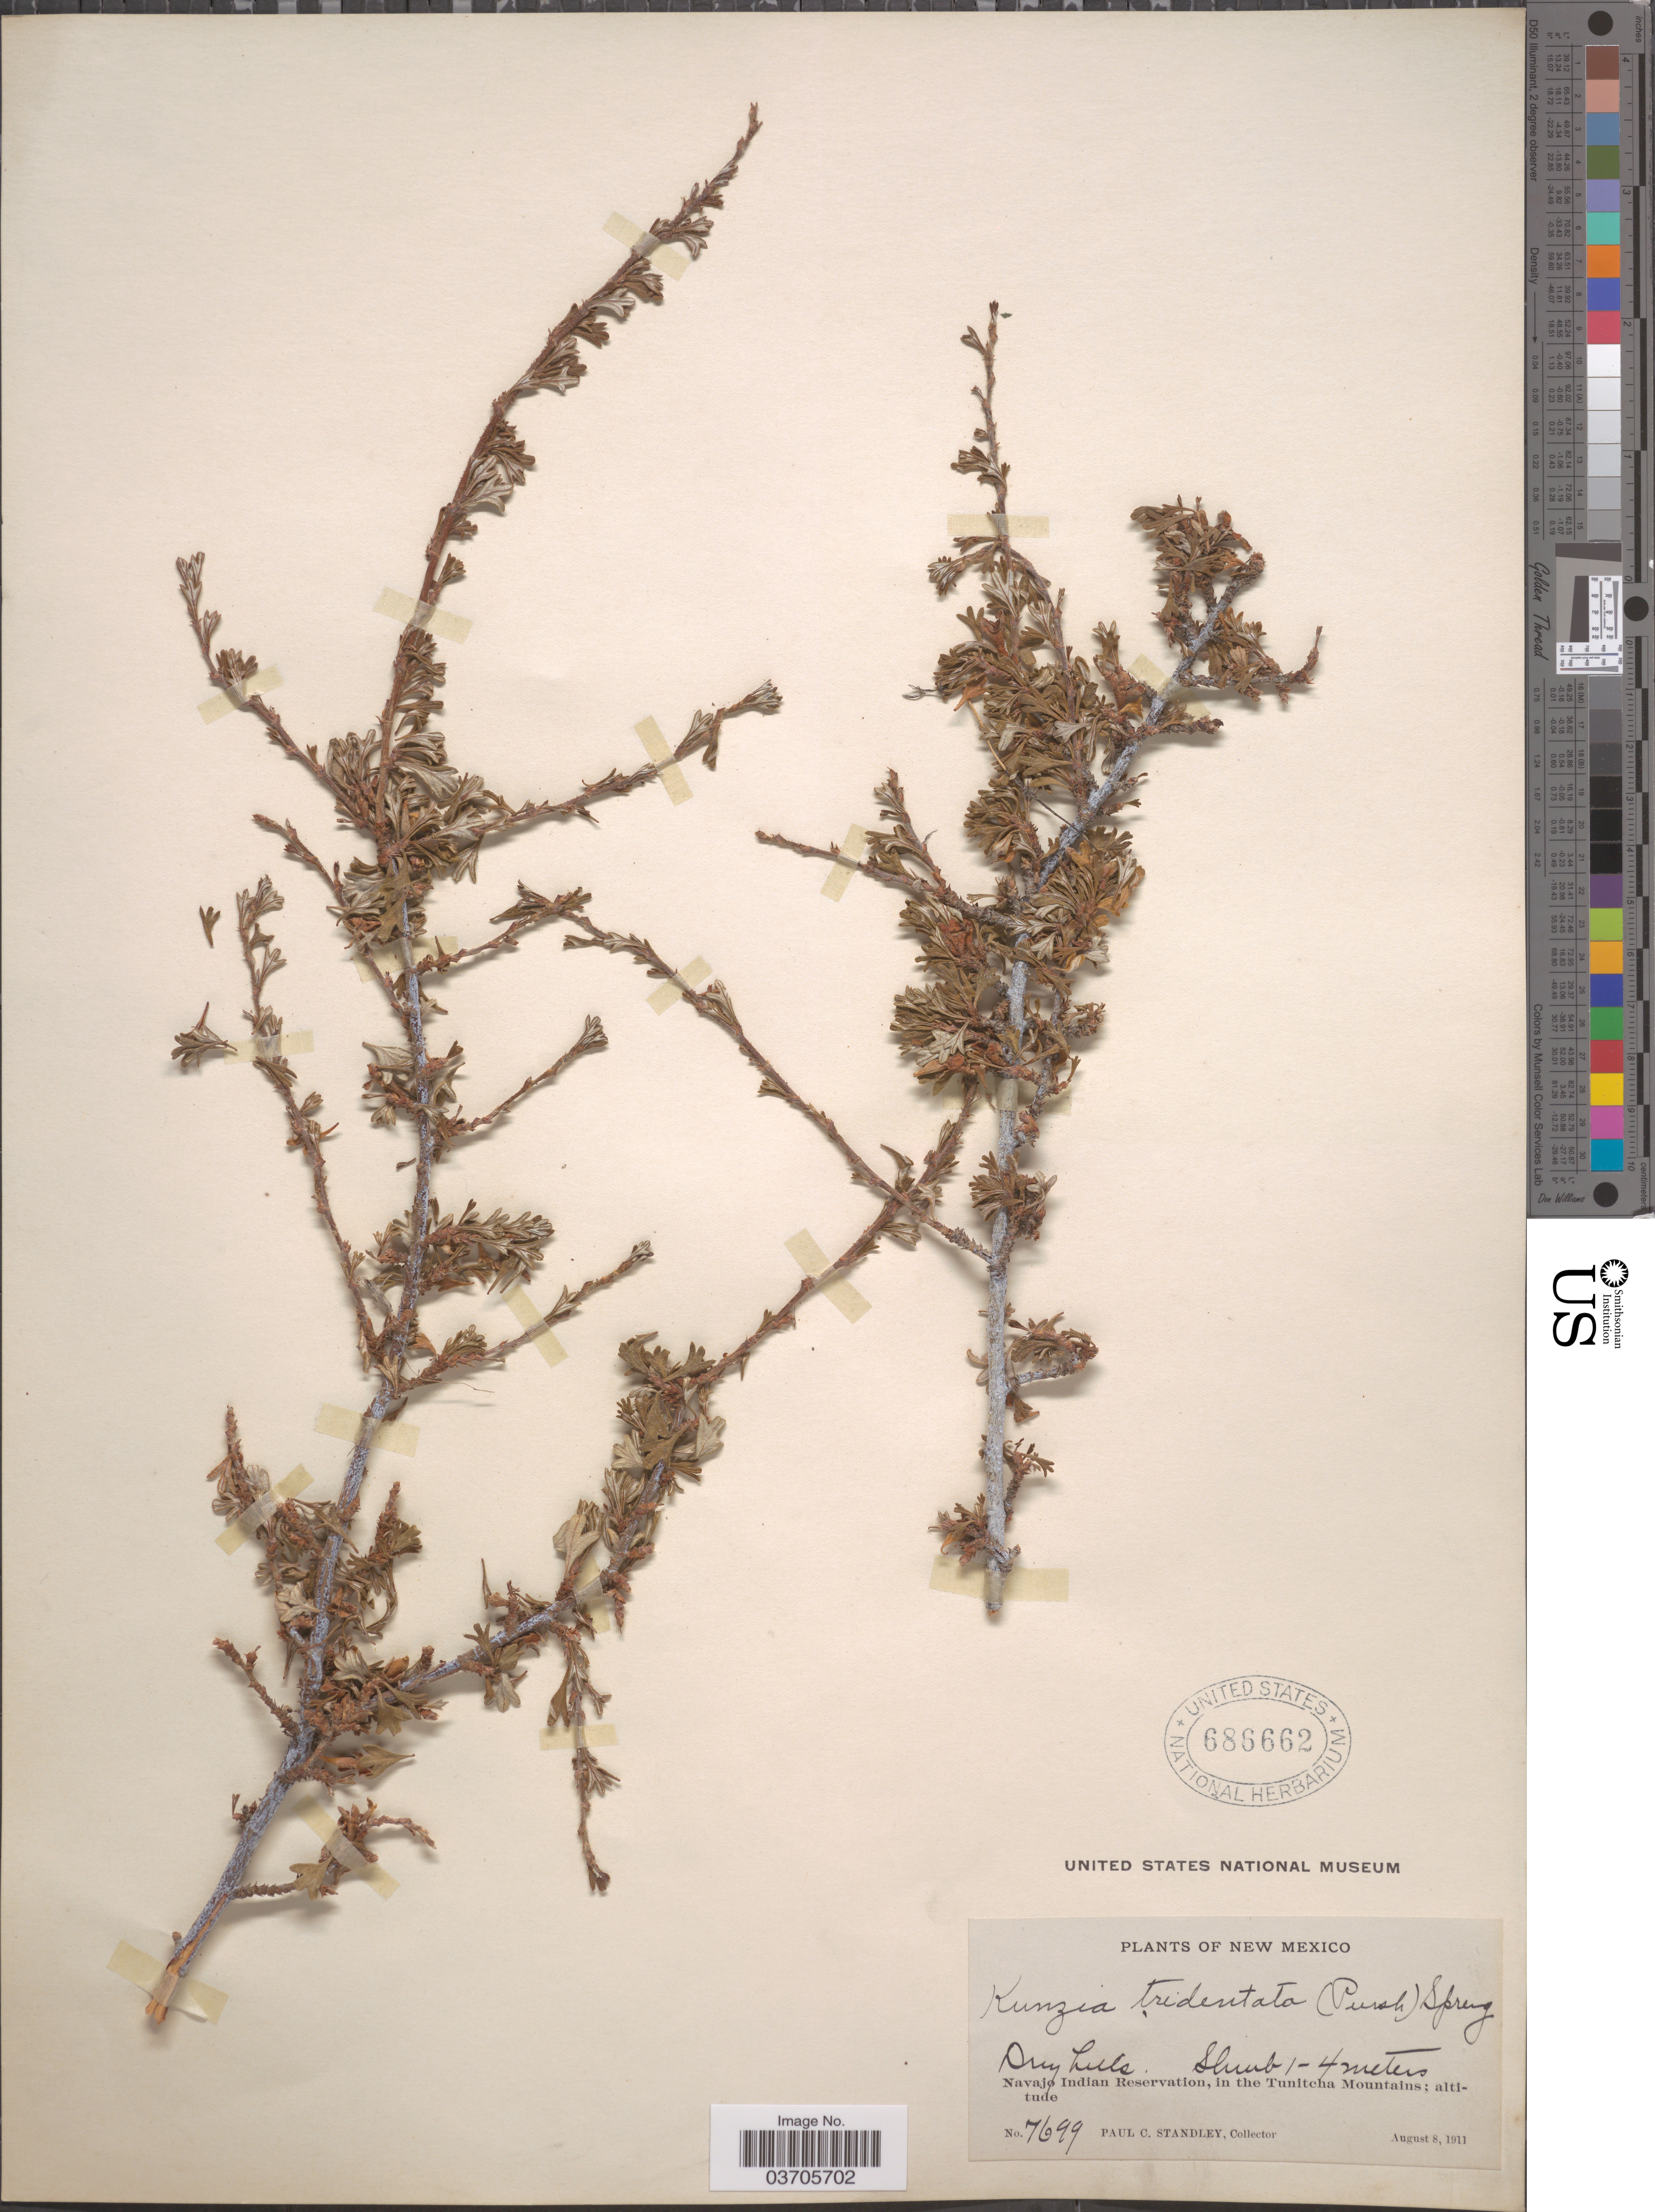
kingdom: Plantae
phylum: Tracheophyta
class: Magnoliopsida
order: Rosales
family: Rosaceae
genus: Purshia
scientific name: Purshia tridentata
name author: (Pursh) DC.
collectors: P. C. Standley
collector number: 7699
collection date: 1911-08-08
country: United States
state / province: New Mexico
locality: Navajo Indian Reservation, in the Tunitcha Mountains.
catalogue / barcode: US 686662